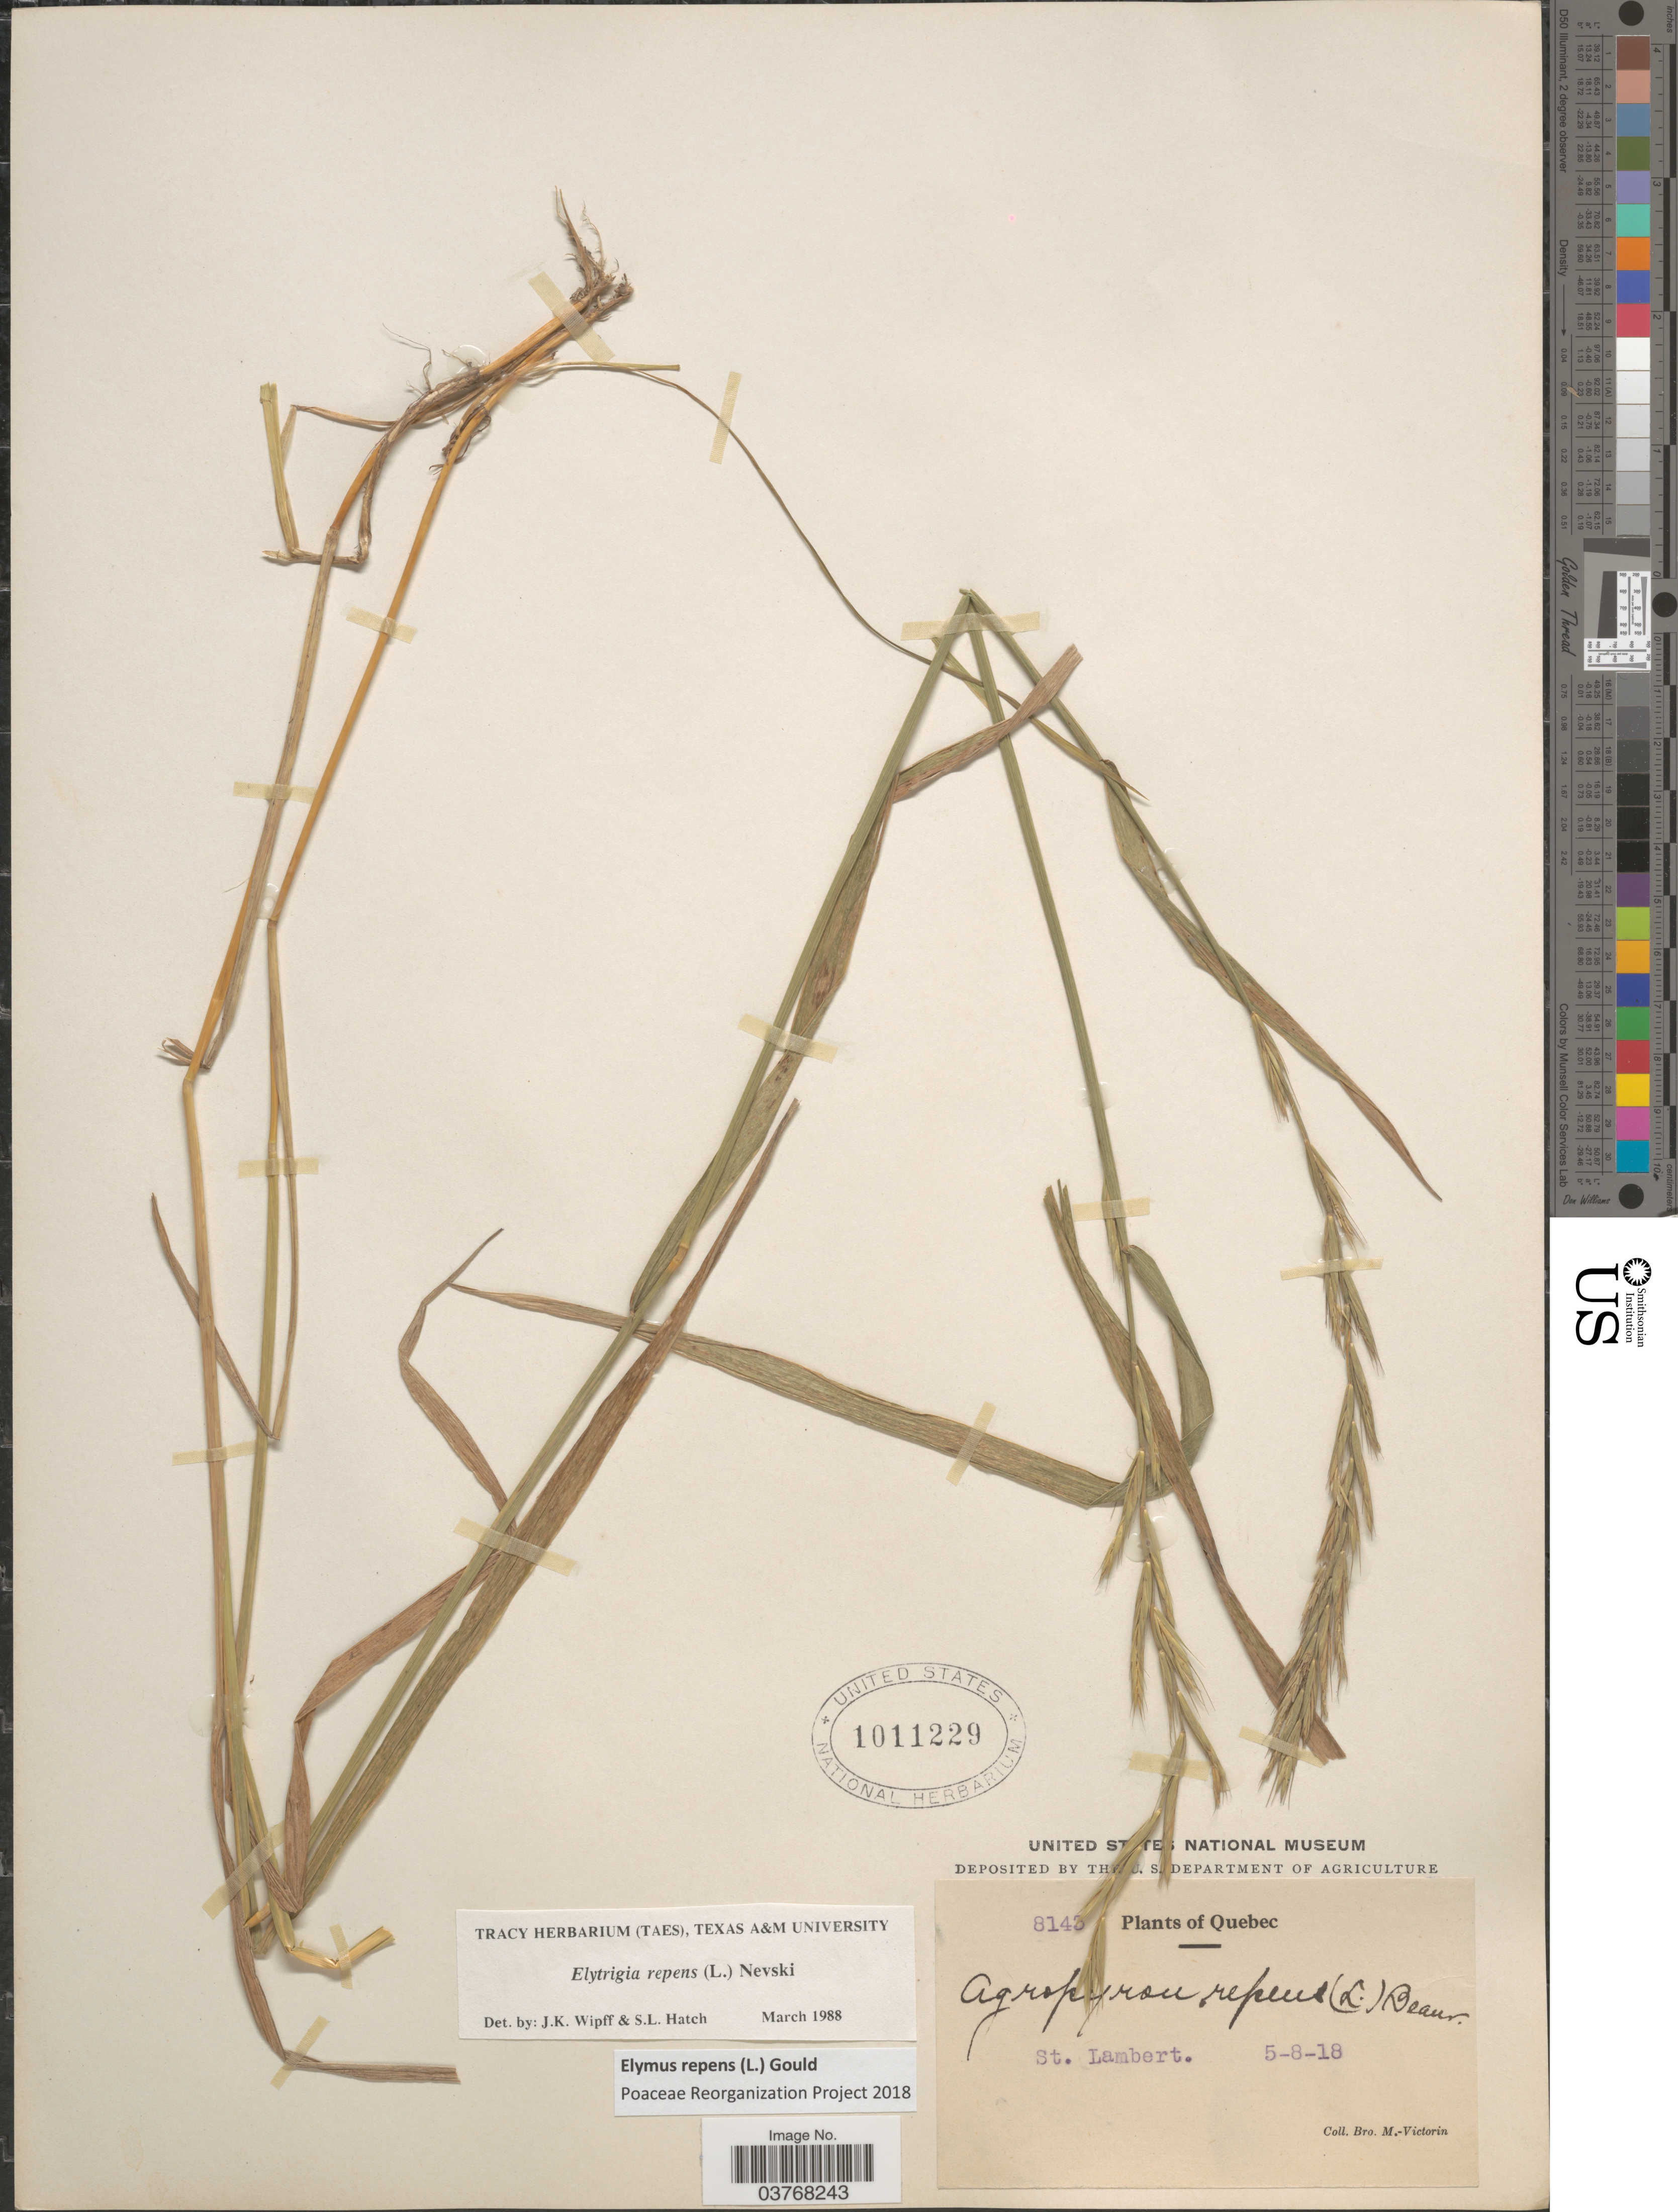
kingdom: Plantae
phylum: Tracheophyta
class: Liliopsida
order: Poales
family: Poaceae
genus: Elymus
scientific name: Elymus repens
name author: (L.) Gould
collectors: Fr. Marie-Victorin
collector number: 8143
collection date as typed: Transcribed d/m/y: 5/8/18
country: Canada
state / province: Quebec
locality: St. Lambert.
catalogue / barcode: US 1011229